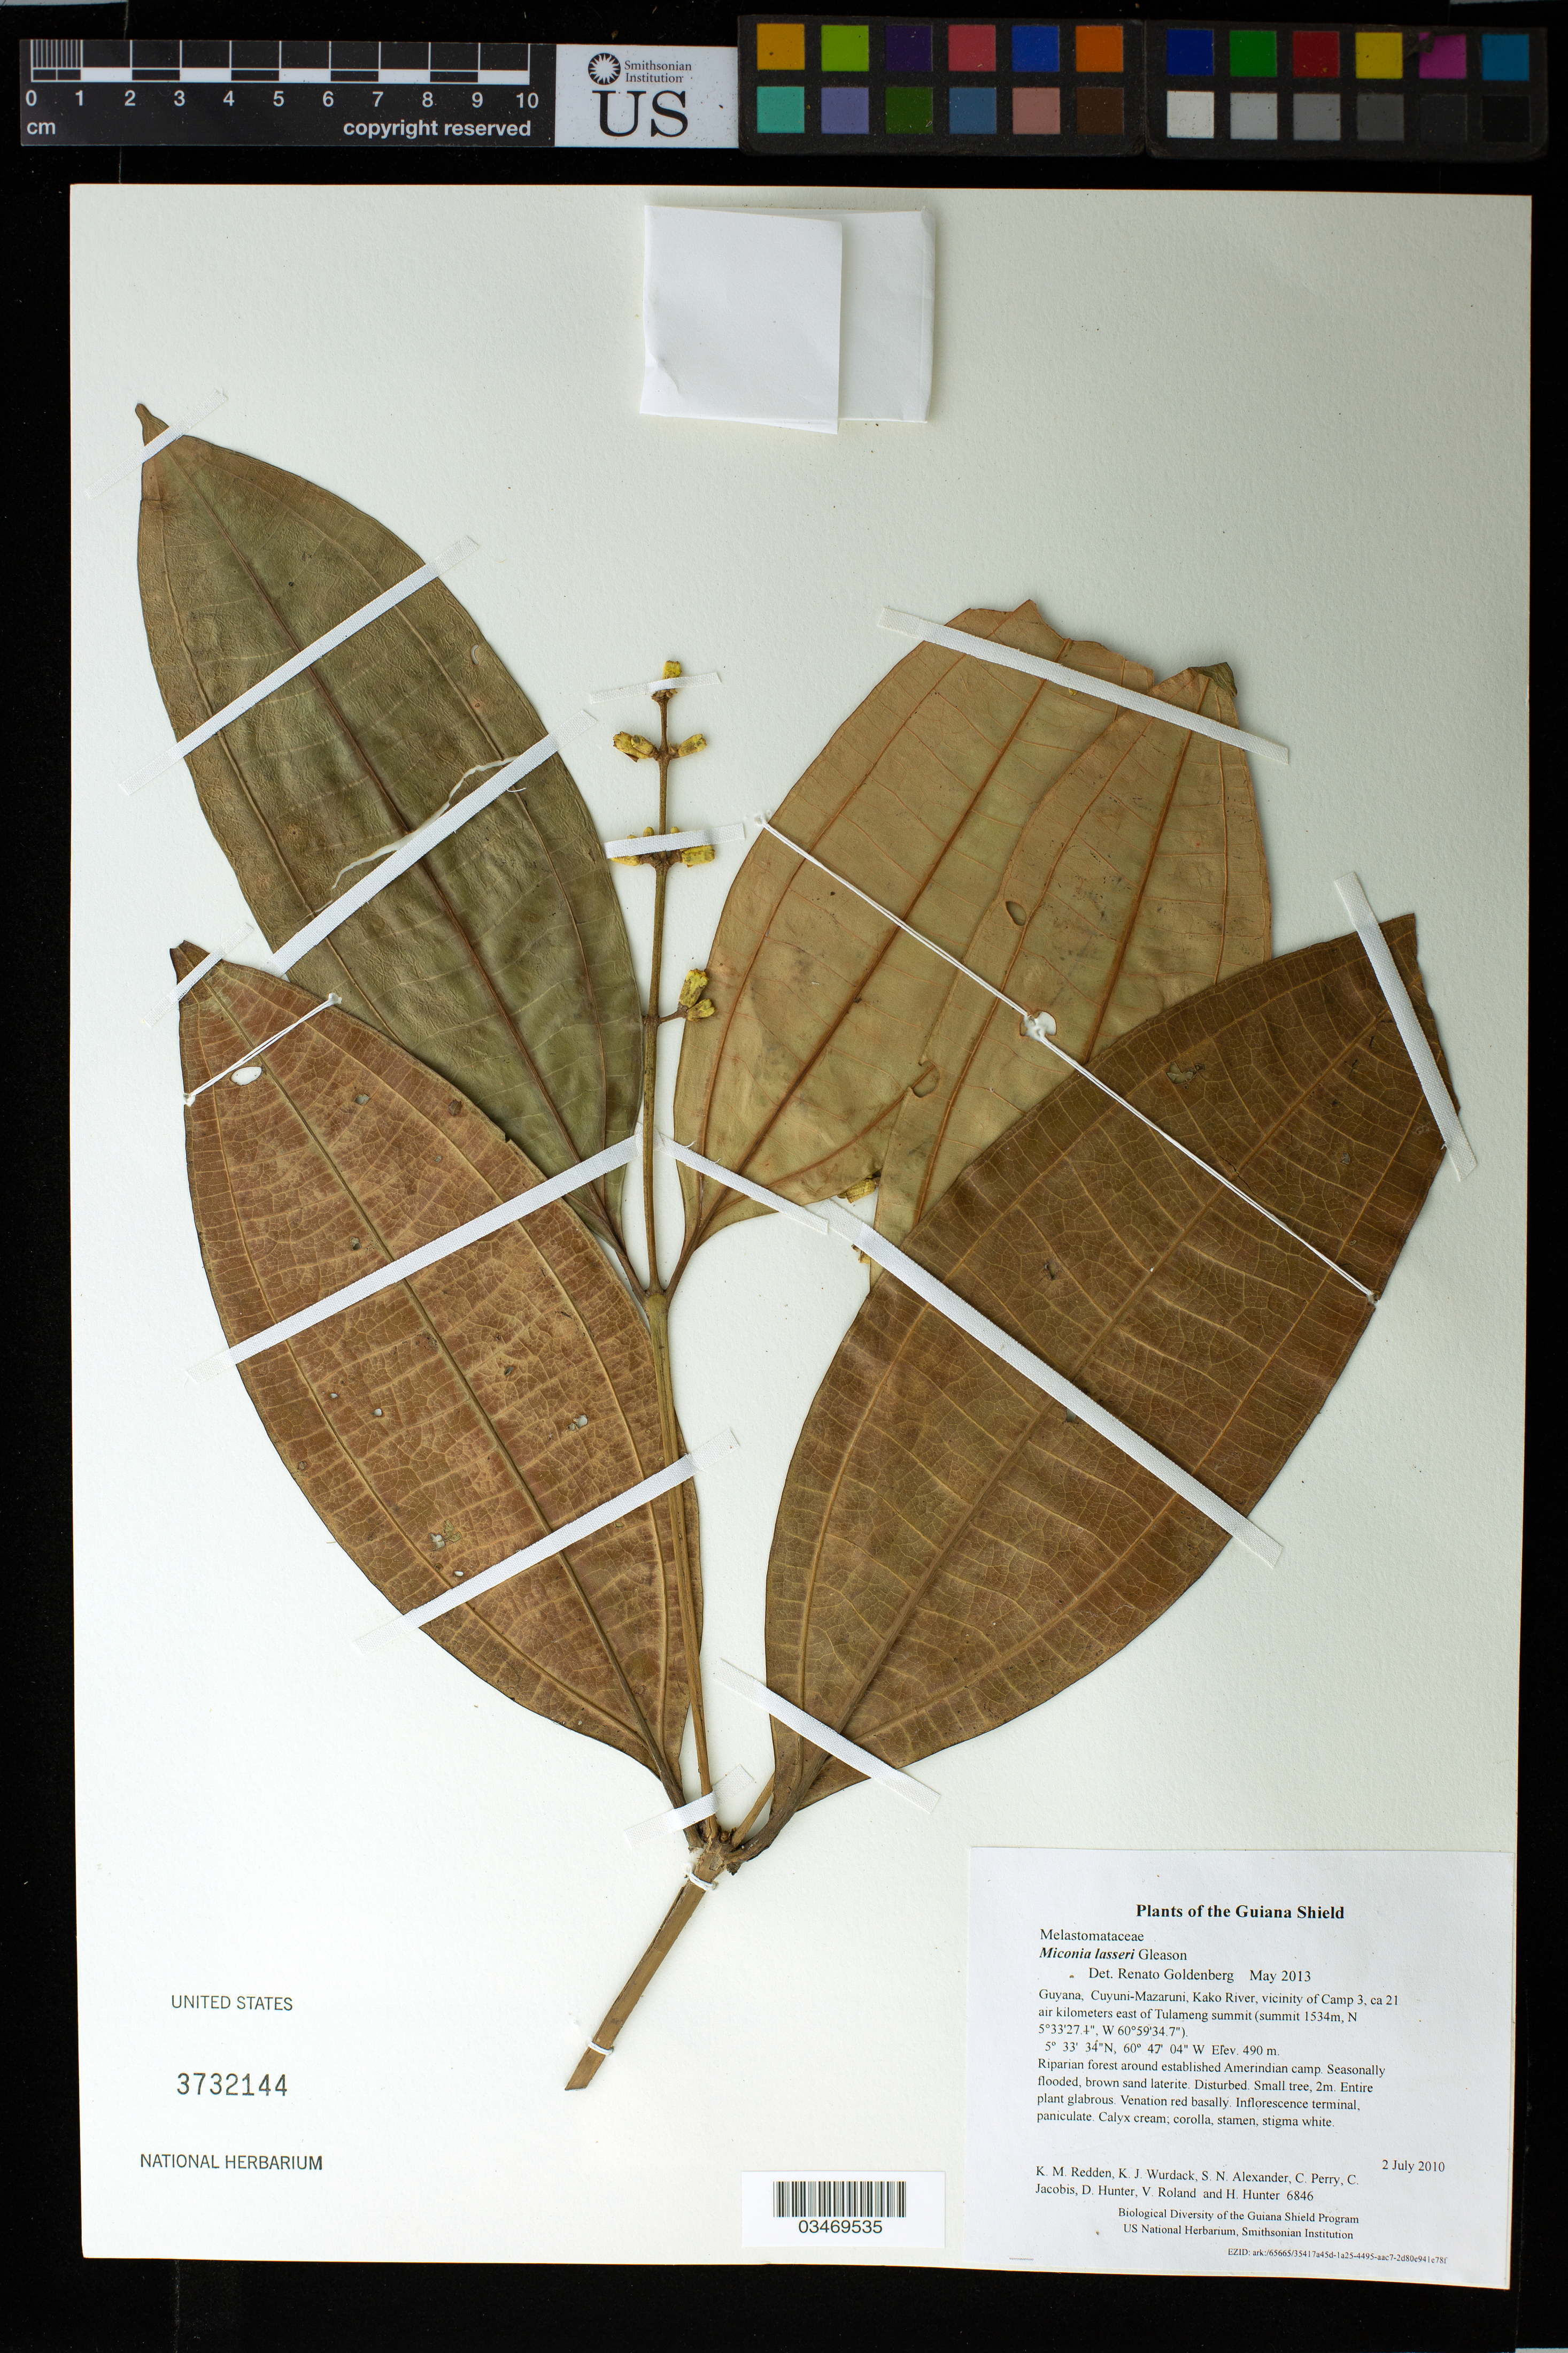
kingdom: Plantae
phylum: Tracheophyta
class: Magnoliopsida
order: Myrtales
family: Melastomataceae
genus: Miconia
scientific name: Miconia lasseri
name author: Gleason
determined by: Goldenberg, R.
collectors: K. M. Redden, K. Wurdack, S. N. Alexander, C. Perry, C. Jacobis, D. Hunter, V. Roland & H. Hunter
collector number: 6846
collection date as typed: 2 July 2010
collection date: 2010-07-02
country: Guyana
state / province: Cuyuni-Mazaruni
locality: Kako River, vicinity of Camp 3, ca 21 air kilometers east of Tulameng summit (summit 1534m, N 5°33'27.1", W 60°59'34.7")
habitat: Riparian forest around established Amerindian camp. Seasonally flooded, brown sand laterite. Disturbed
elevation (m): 490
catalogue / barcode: US 3732144